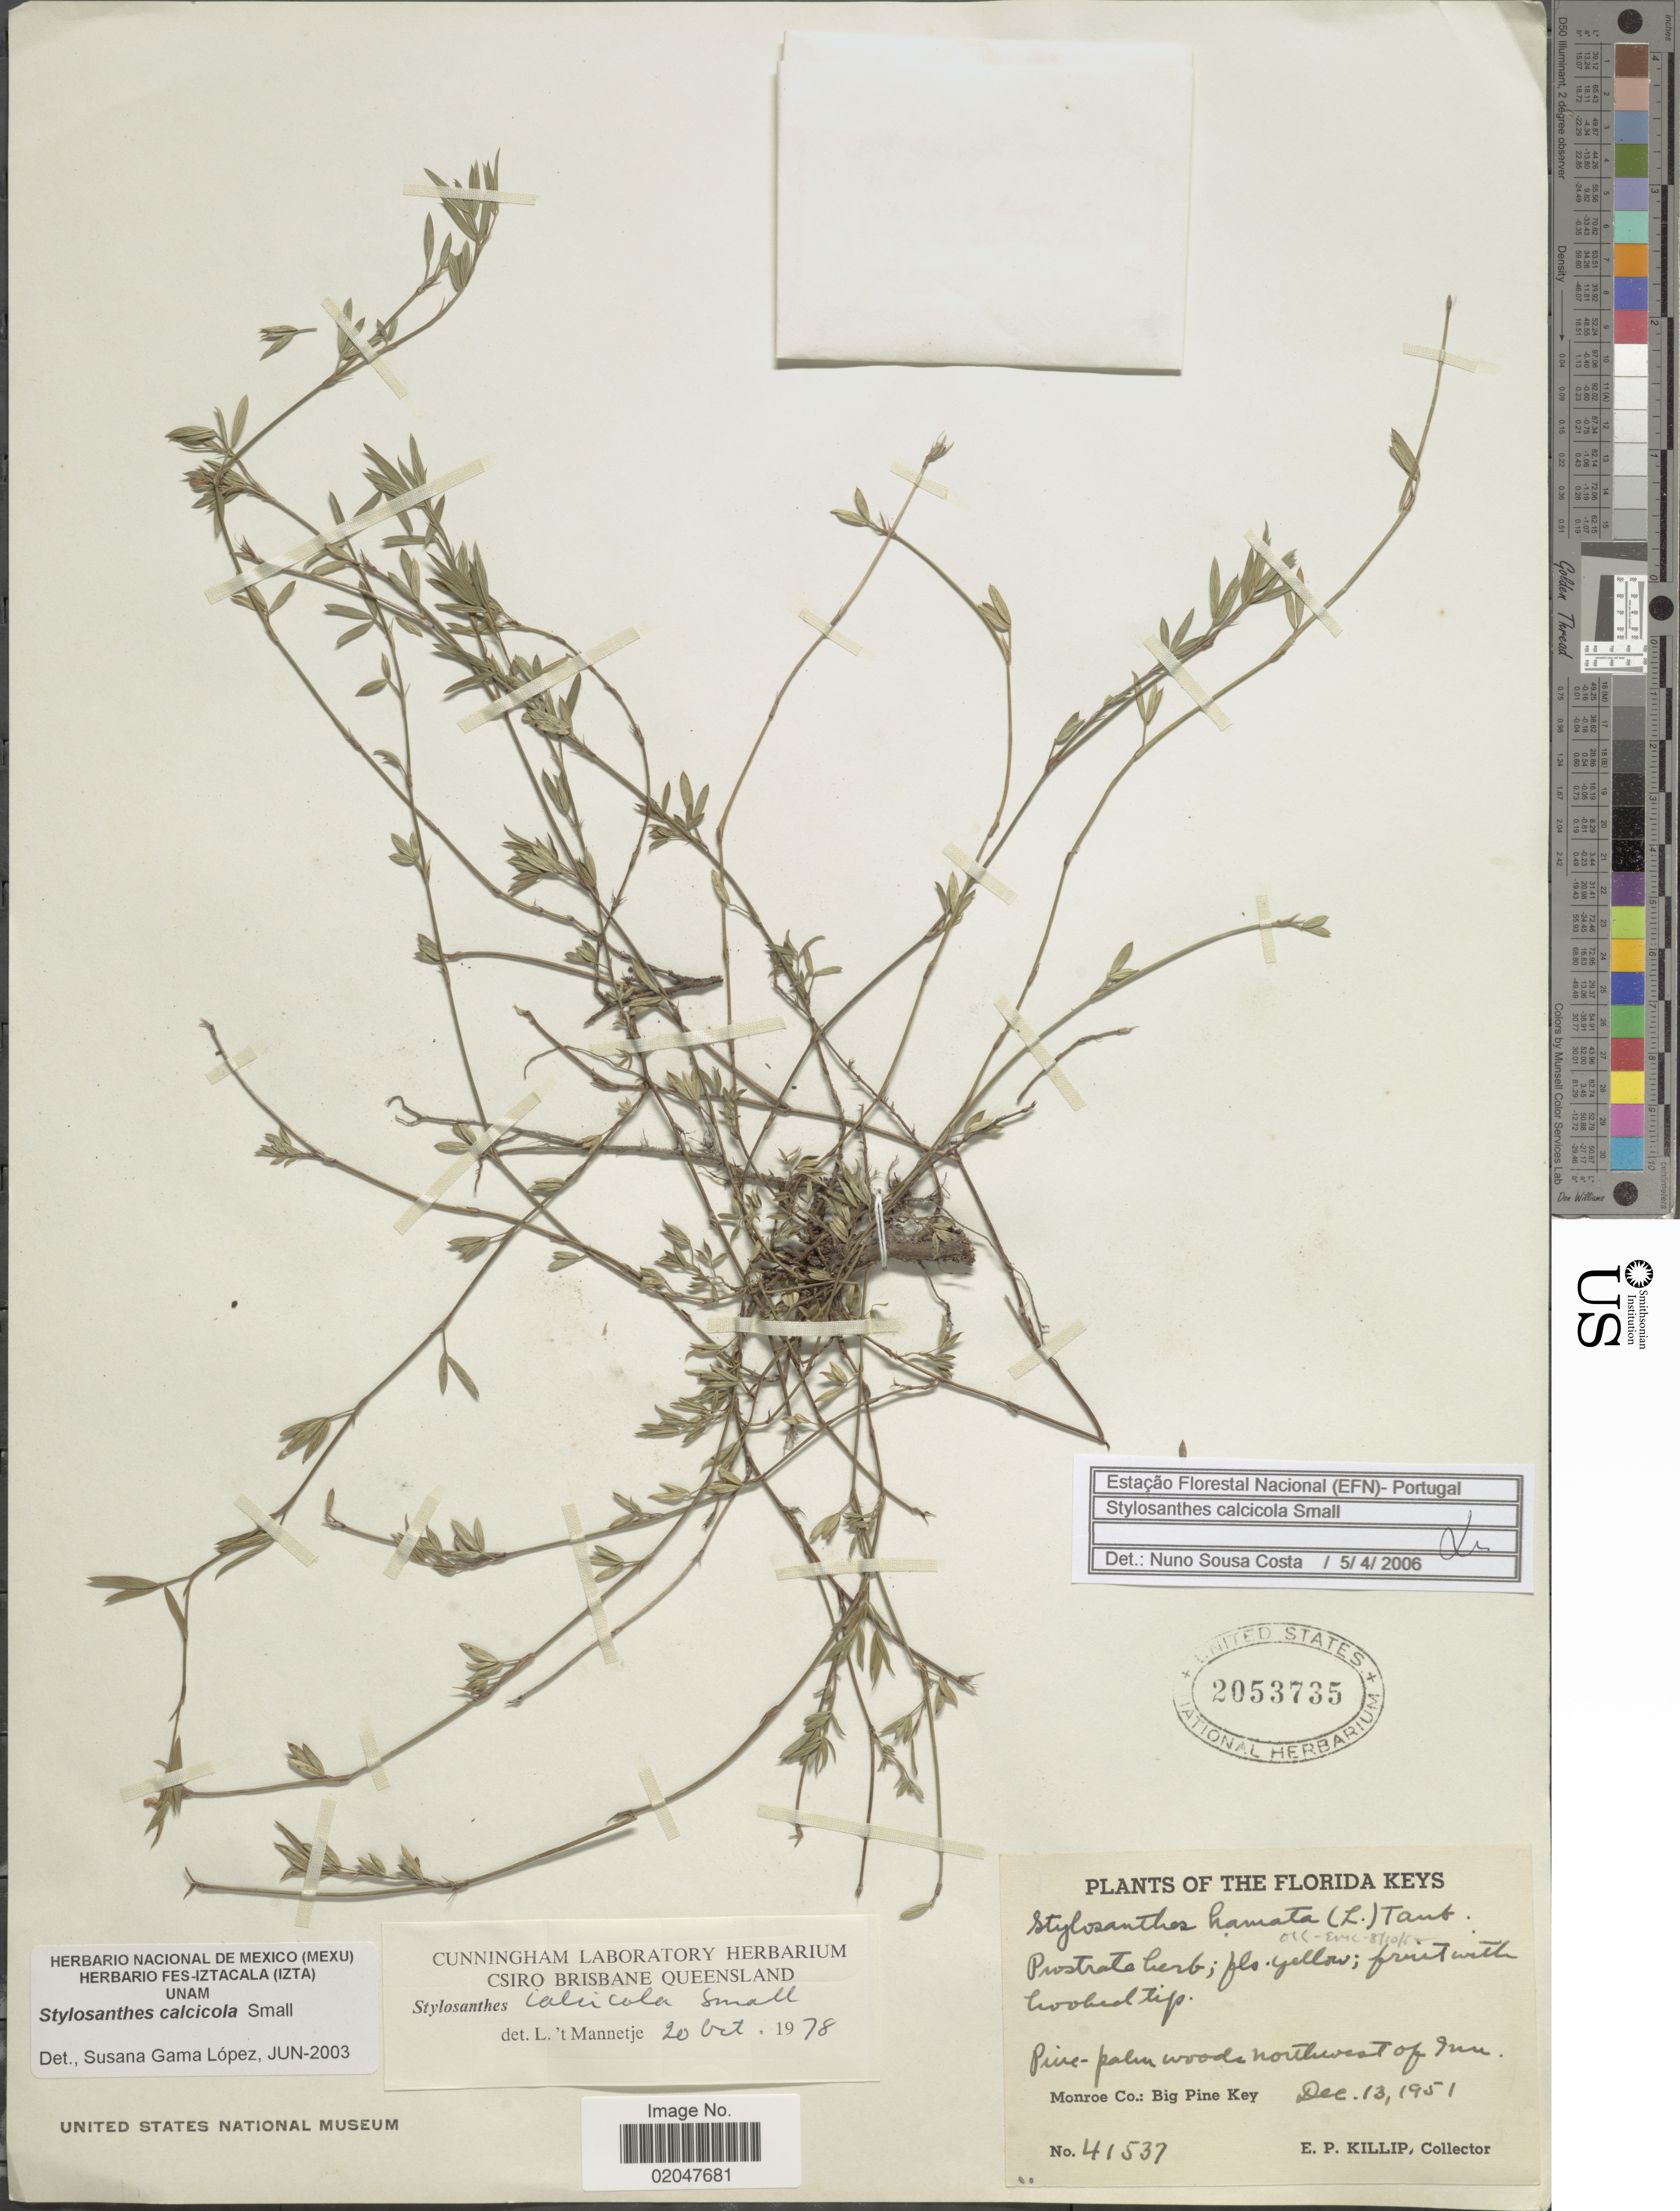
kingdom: Plantae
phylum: Tracheophyta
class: Magnoliopsida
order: Fabales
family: Fabaceae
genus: Stylosanthes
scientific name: Stylosanthes calcicola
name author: Small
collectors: E. P. Killip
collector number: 41537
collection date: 1951-12-13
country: United States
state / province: Florida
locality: Florida Keys, northwest of Inn, Monroe Co., Big Pine Key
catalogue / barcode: US 2053735